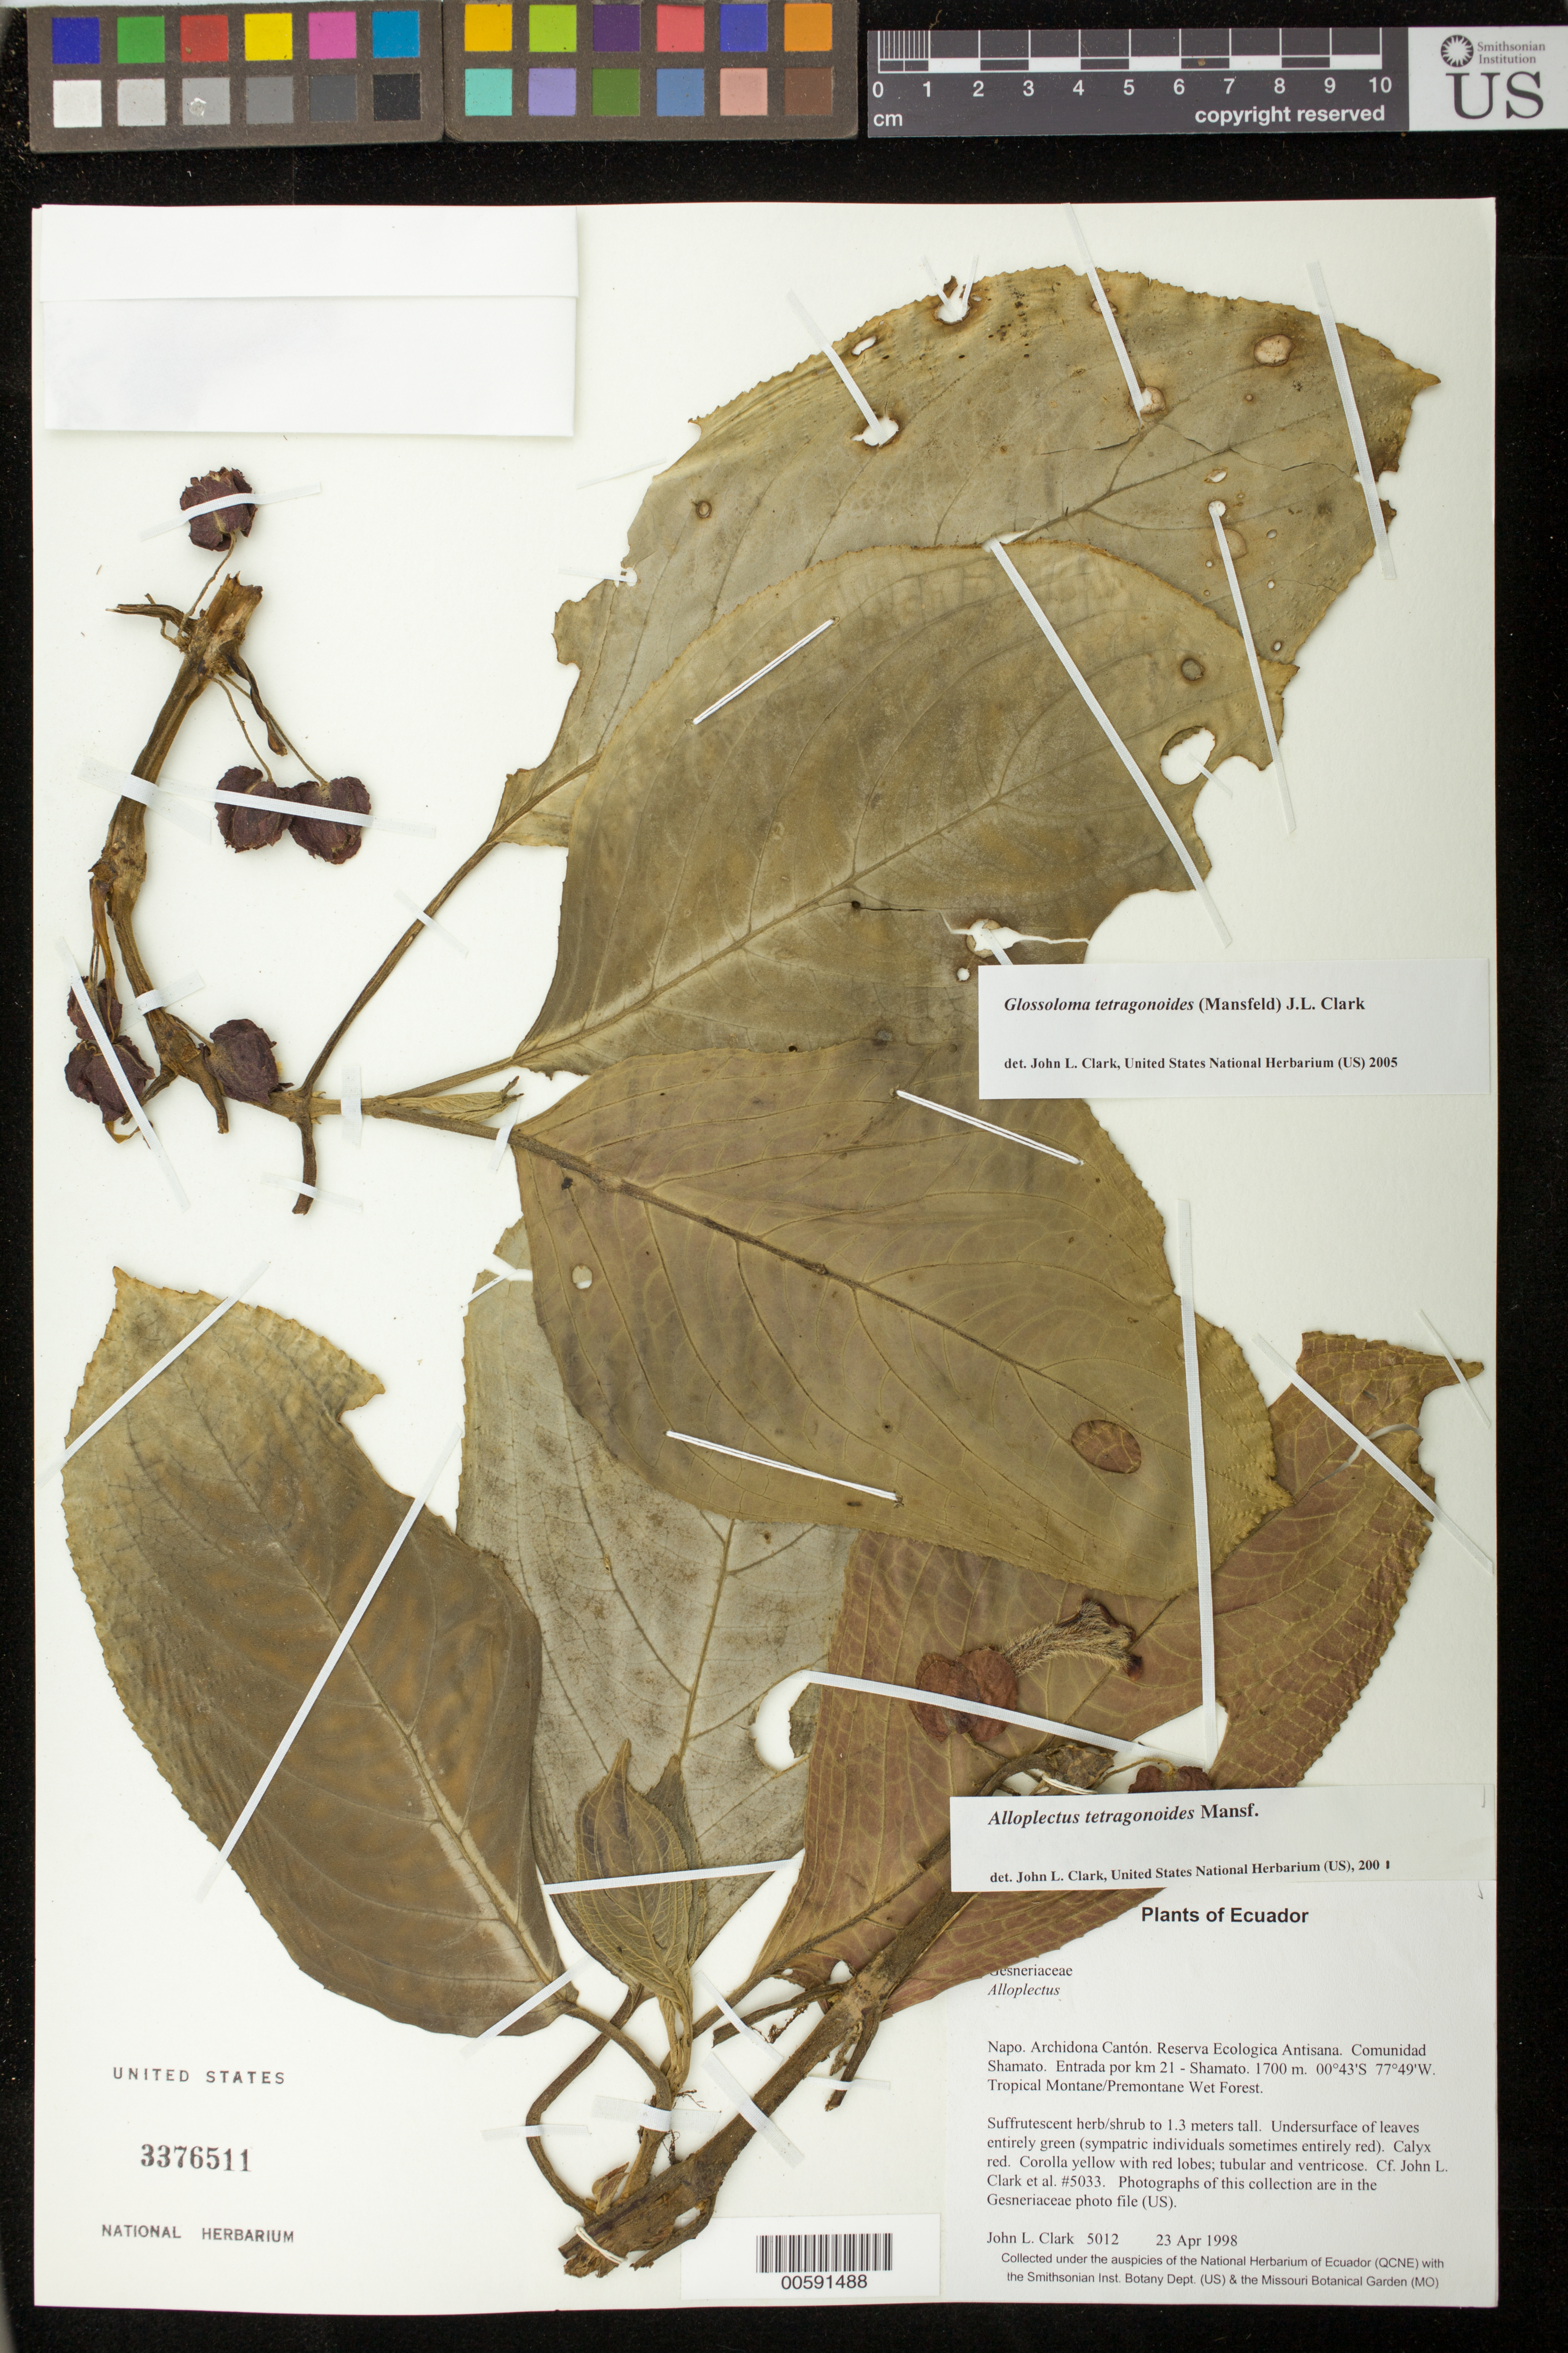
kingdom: Plantae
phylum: Tracheophyta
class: Magnoliopsida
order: Lamiales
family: Gesneriaceae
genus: Glossoloma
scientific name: Glossoloma tetragonoides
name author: (Mansf.) J.L. Clark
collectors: J. L. Clark, E. Narváez & T. Pauchi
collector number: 5012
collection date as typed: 23 Apr 1998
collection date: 1998-04-23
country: Ecuador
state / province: Napo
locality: Archidona Cantón. Reserva Ecologica Antisana. Comunidad Shamato. Entrada por km 21 - Shamato.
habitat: Tropical Montane/Premontane Wet Forest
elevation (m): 1700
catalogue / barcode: US 3376511